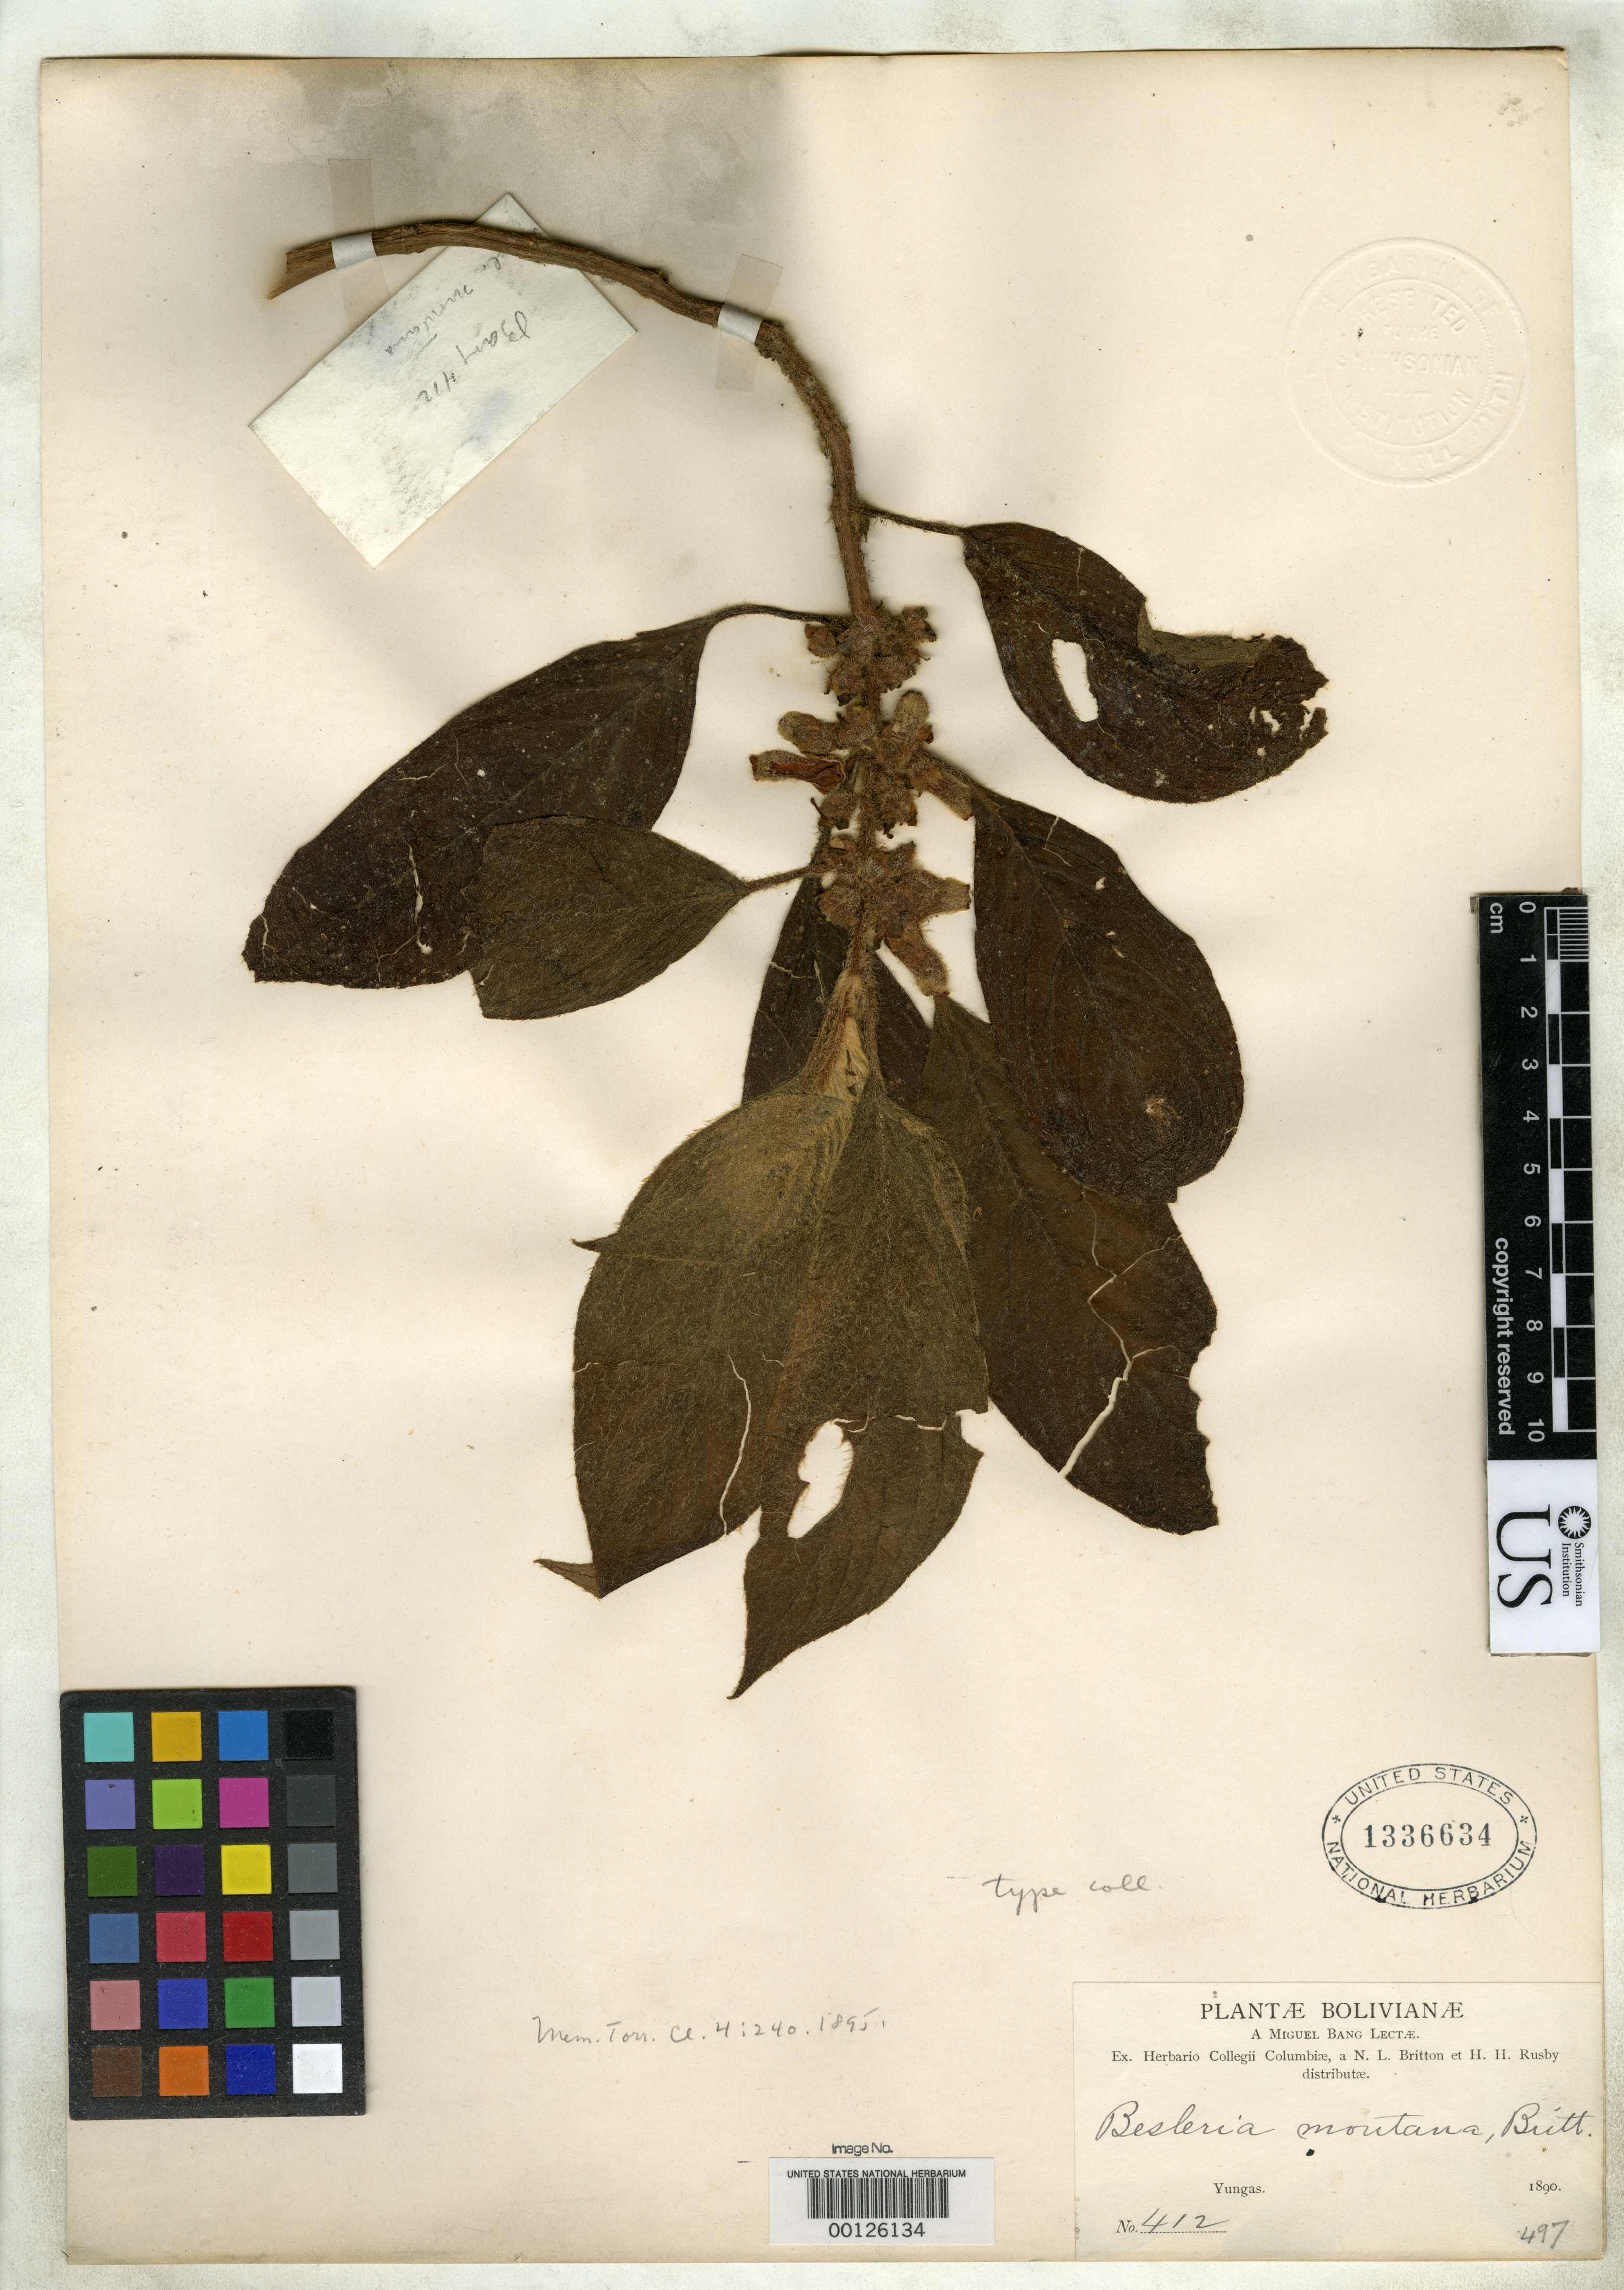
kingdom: Plantae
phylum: Tracheophyta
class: Magnoliopsida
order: Lamiales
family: Gesneriaceae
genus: Besleria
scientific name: Besleria montana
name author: Britton ex Rusby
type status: Isotype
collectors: M. Bang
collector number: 412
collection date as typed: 1890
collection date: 1890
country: Bolivia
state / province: La Paz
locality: Yungas.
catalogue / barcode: US 1336634